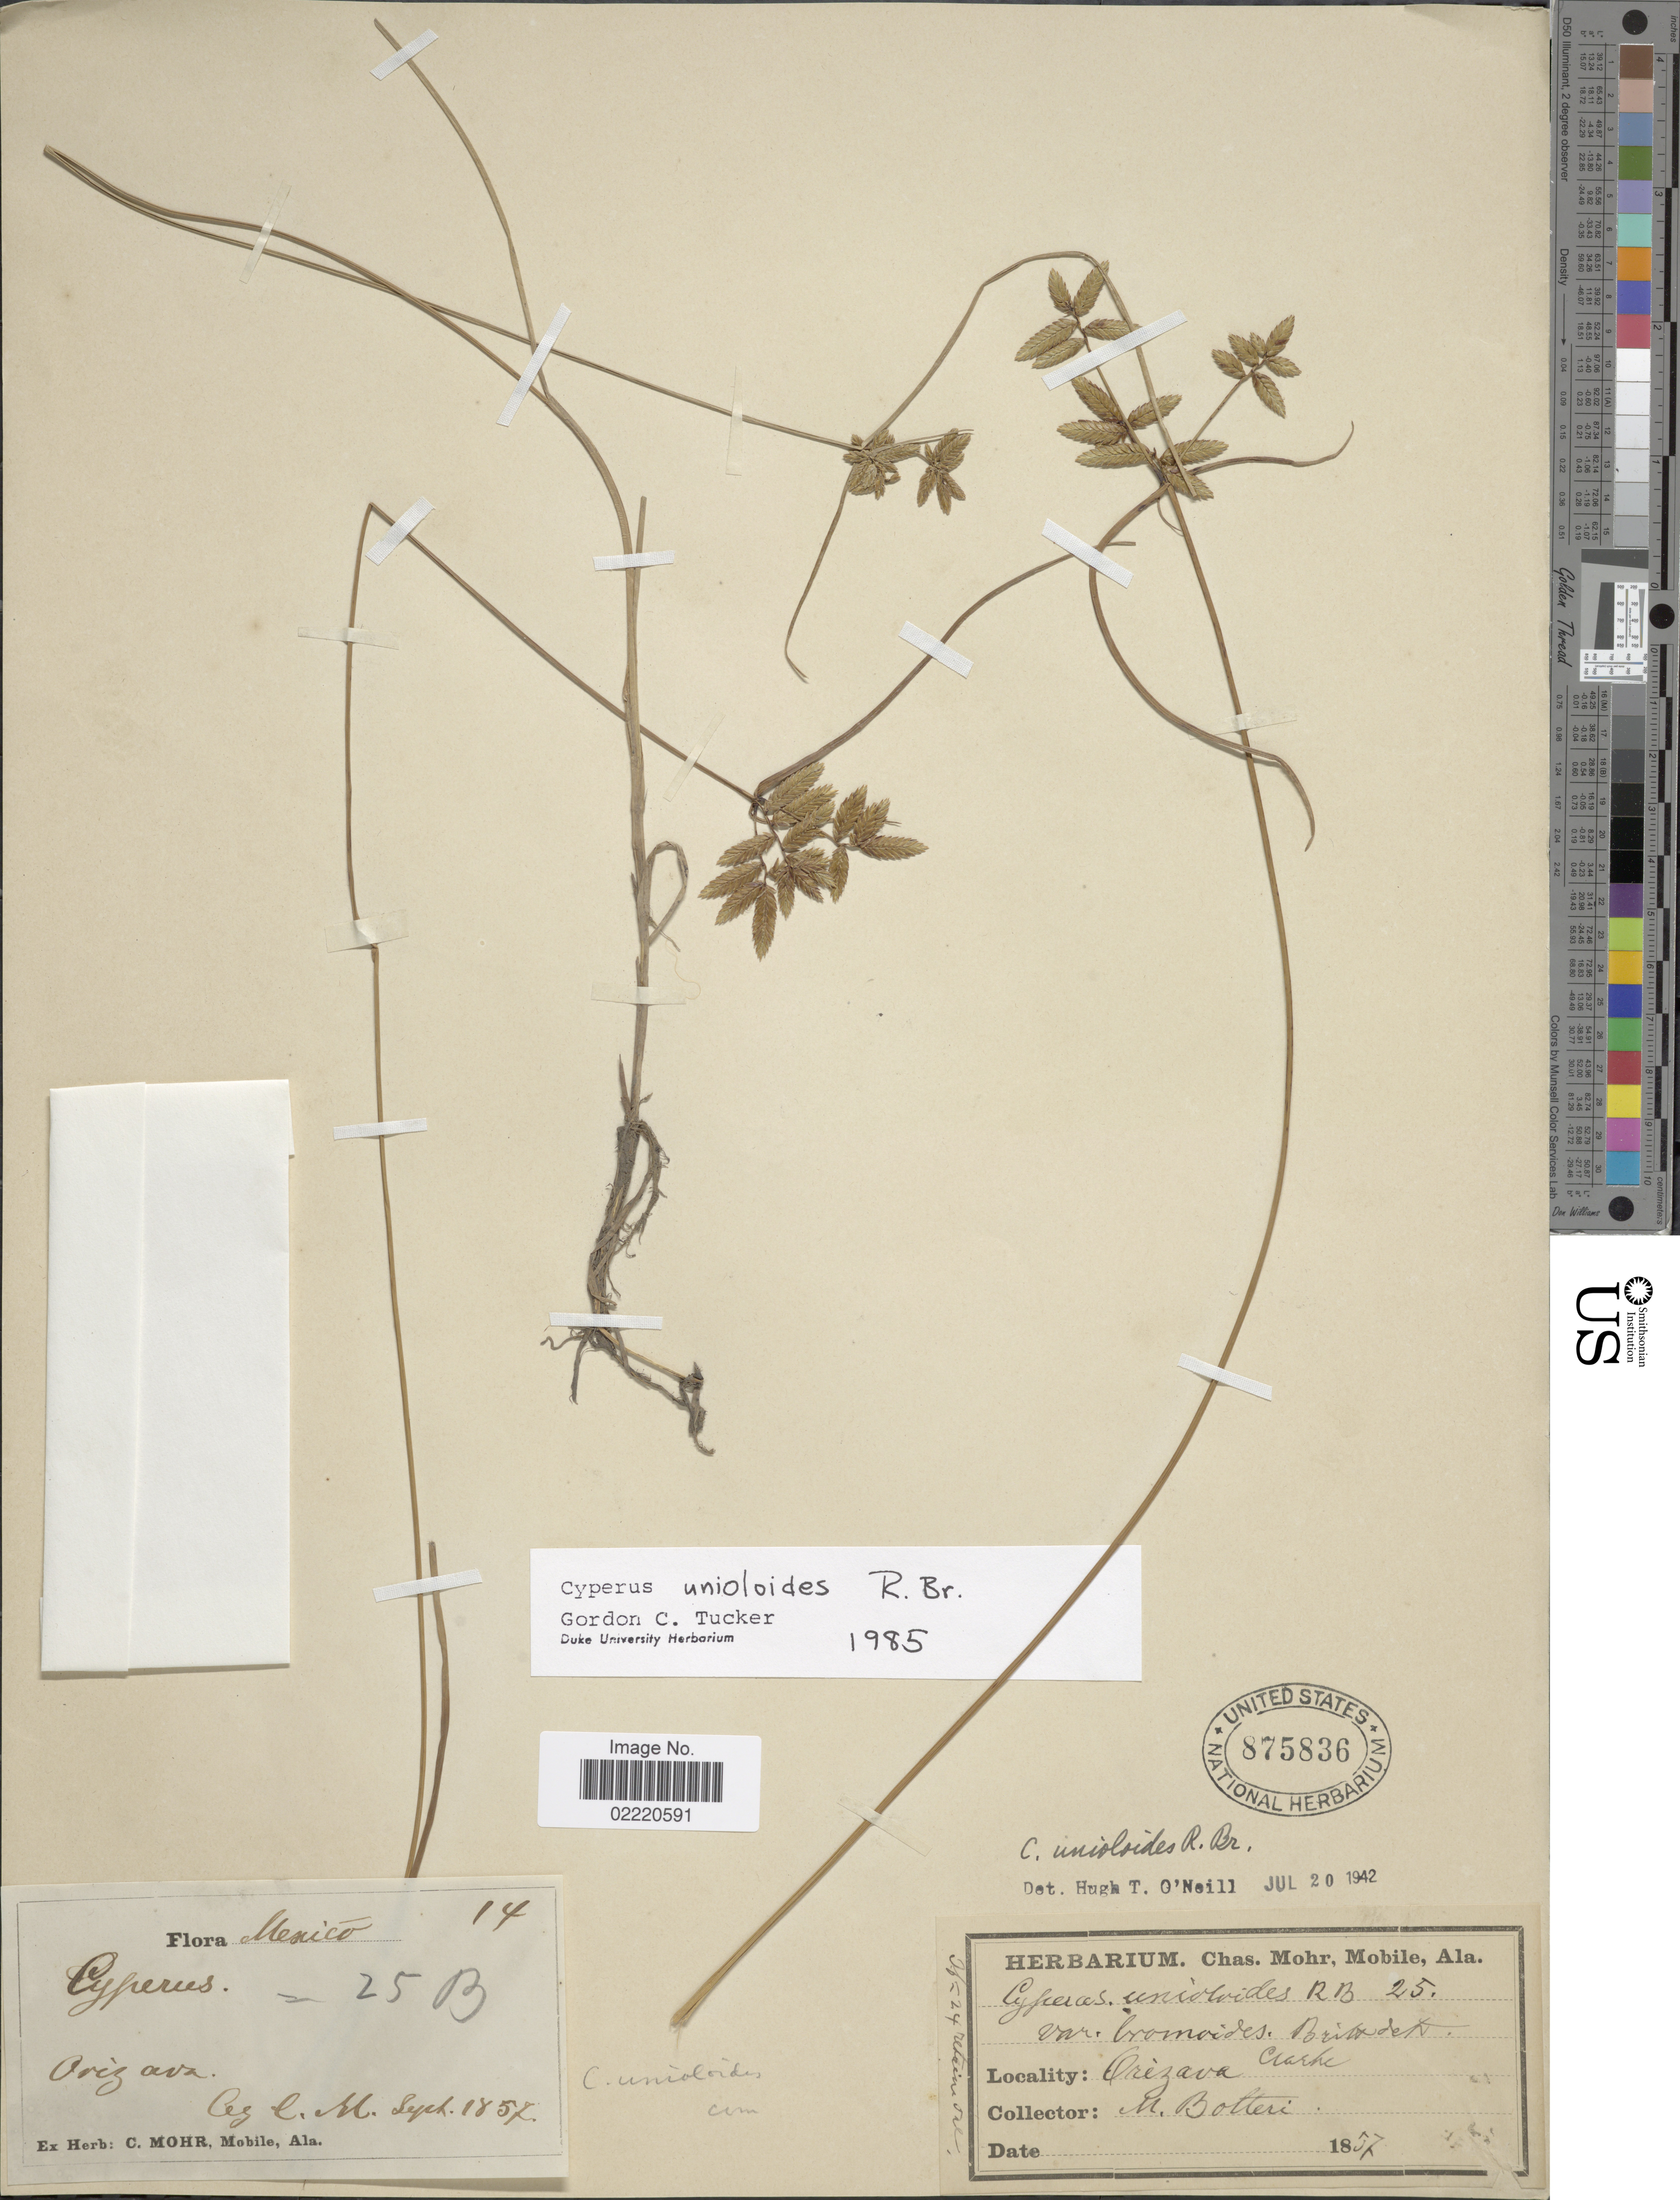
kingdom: Plantae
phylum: Tracheophyta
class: Liliopsida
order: Poales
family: Cyperaceae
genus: Cyperus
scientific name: Cyperus unioloides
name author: R. Br.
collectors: M. Botteri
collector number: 14?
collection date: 1857-09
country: Mexico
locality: Orizaba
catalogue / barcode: US 875836